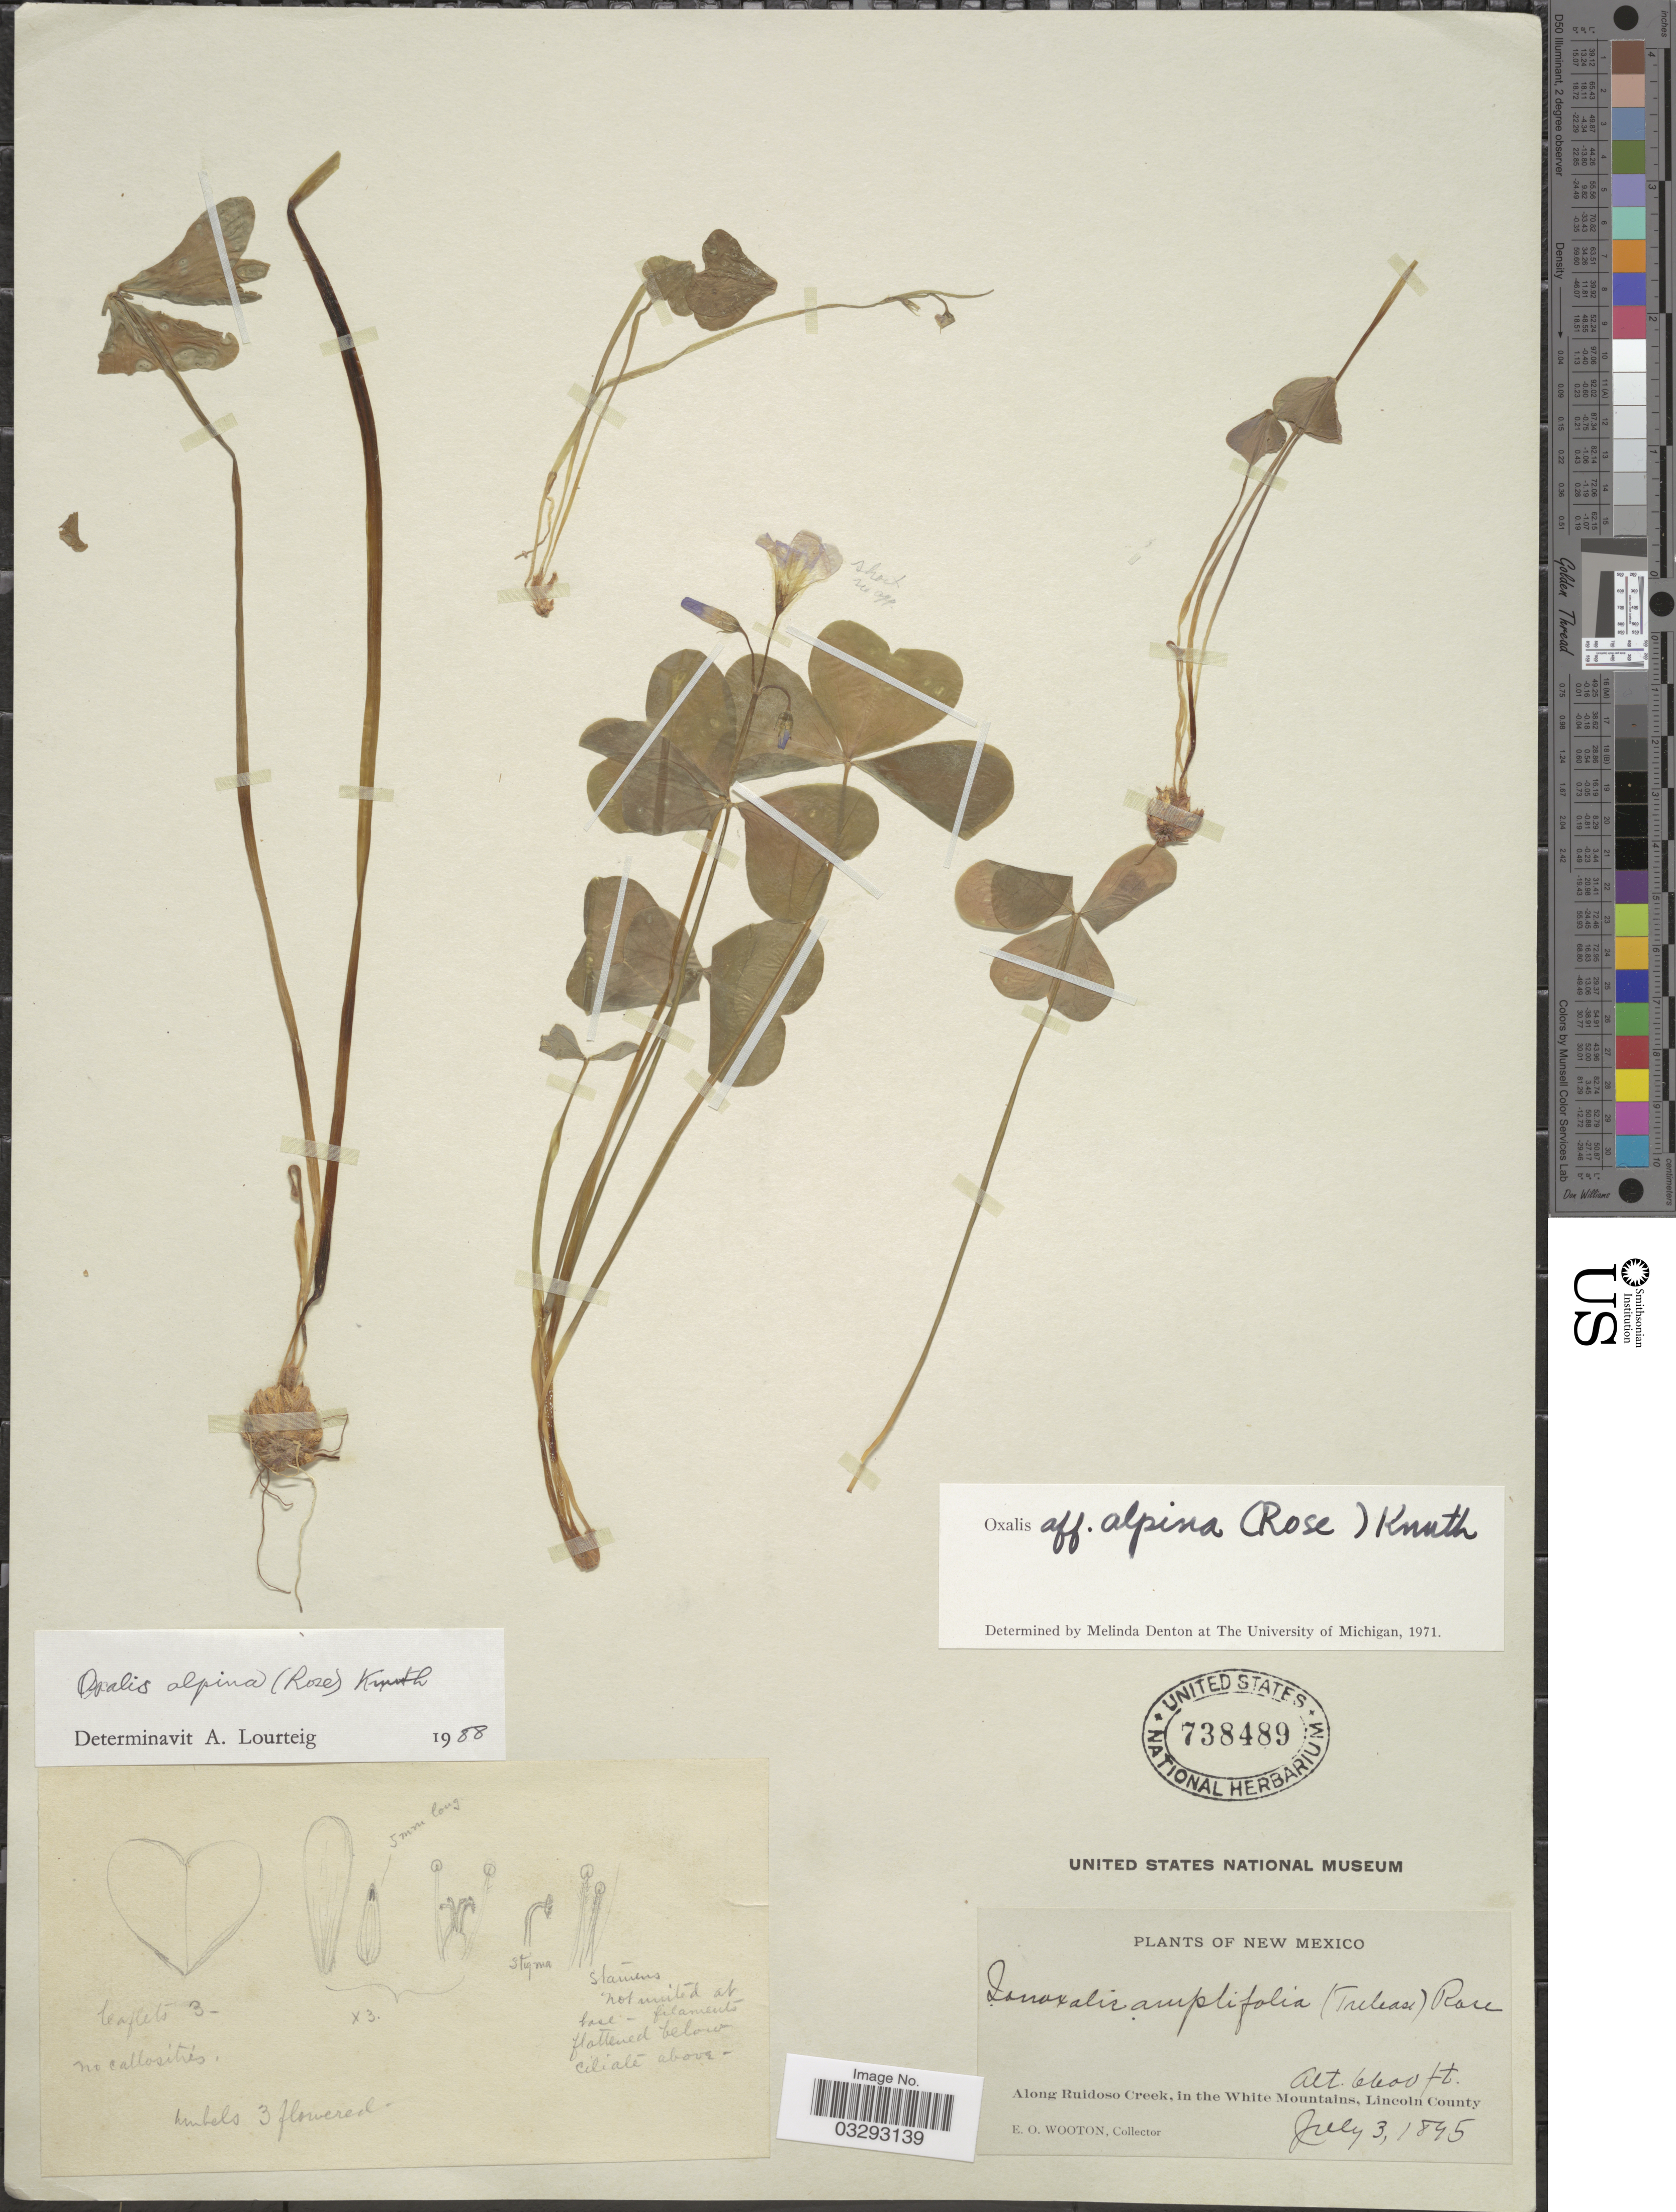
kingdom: Plantae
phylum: Tracheophyta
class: Magnoliopsida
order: Oxalidales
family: Oxalidaceae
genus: Oxalis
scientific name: Oxalis alpina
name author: (Rose) R. Knuth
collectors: E. O. Wooton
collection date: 1895-07-03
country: United States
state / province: New Mexico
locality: Along Ruidoso Creek, in the White Mountains, Lincoln County.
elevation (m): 2012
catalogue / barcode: US 738489